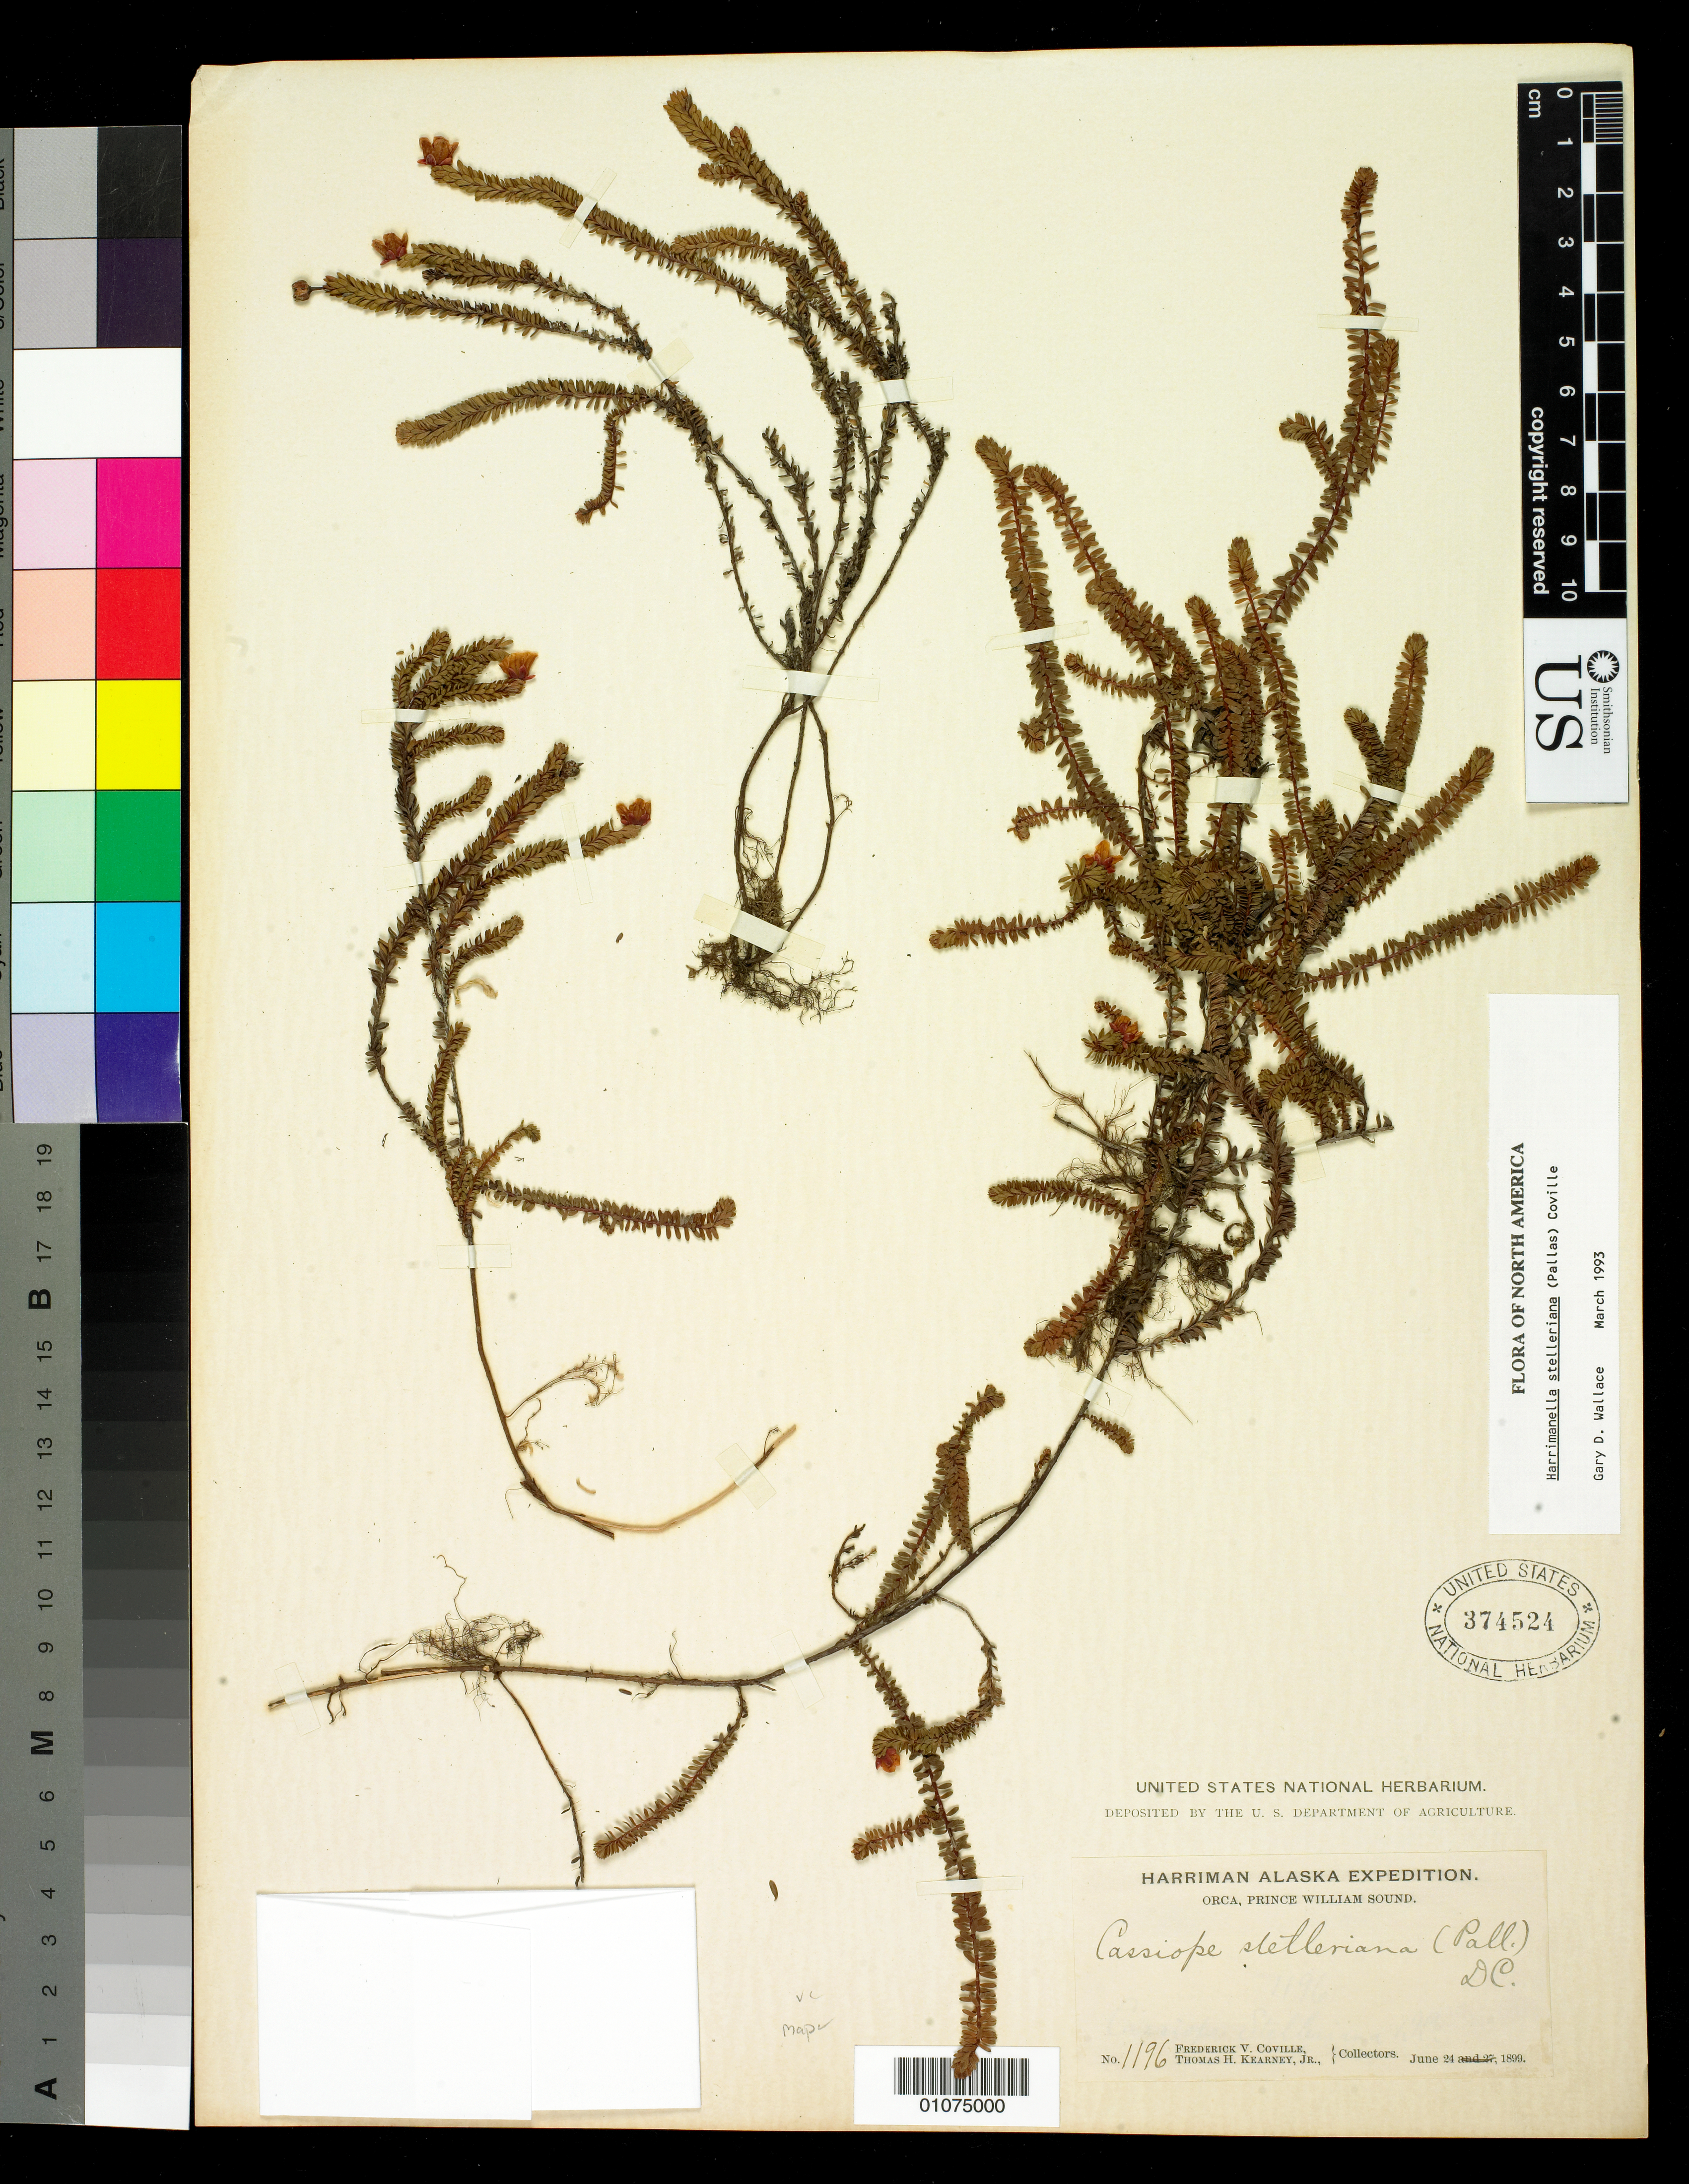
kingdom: Plantae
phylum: Tracheophyta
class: Magnoliopsida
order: Ericales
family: Ericaceae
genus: Harrimanella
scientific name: Harrimanella stelleriana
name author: (Pall.) Coville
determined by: Wallace, G. D.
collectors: F. V. Coville & T. H. Kearney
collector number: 1196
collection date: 1899-06-24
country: United States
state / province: Alaska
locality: Orca, Prince William Sound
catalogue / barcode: US 374524